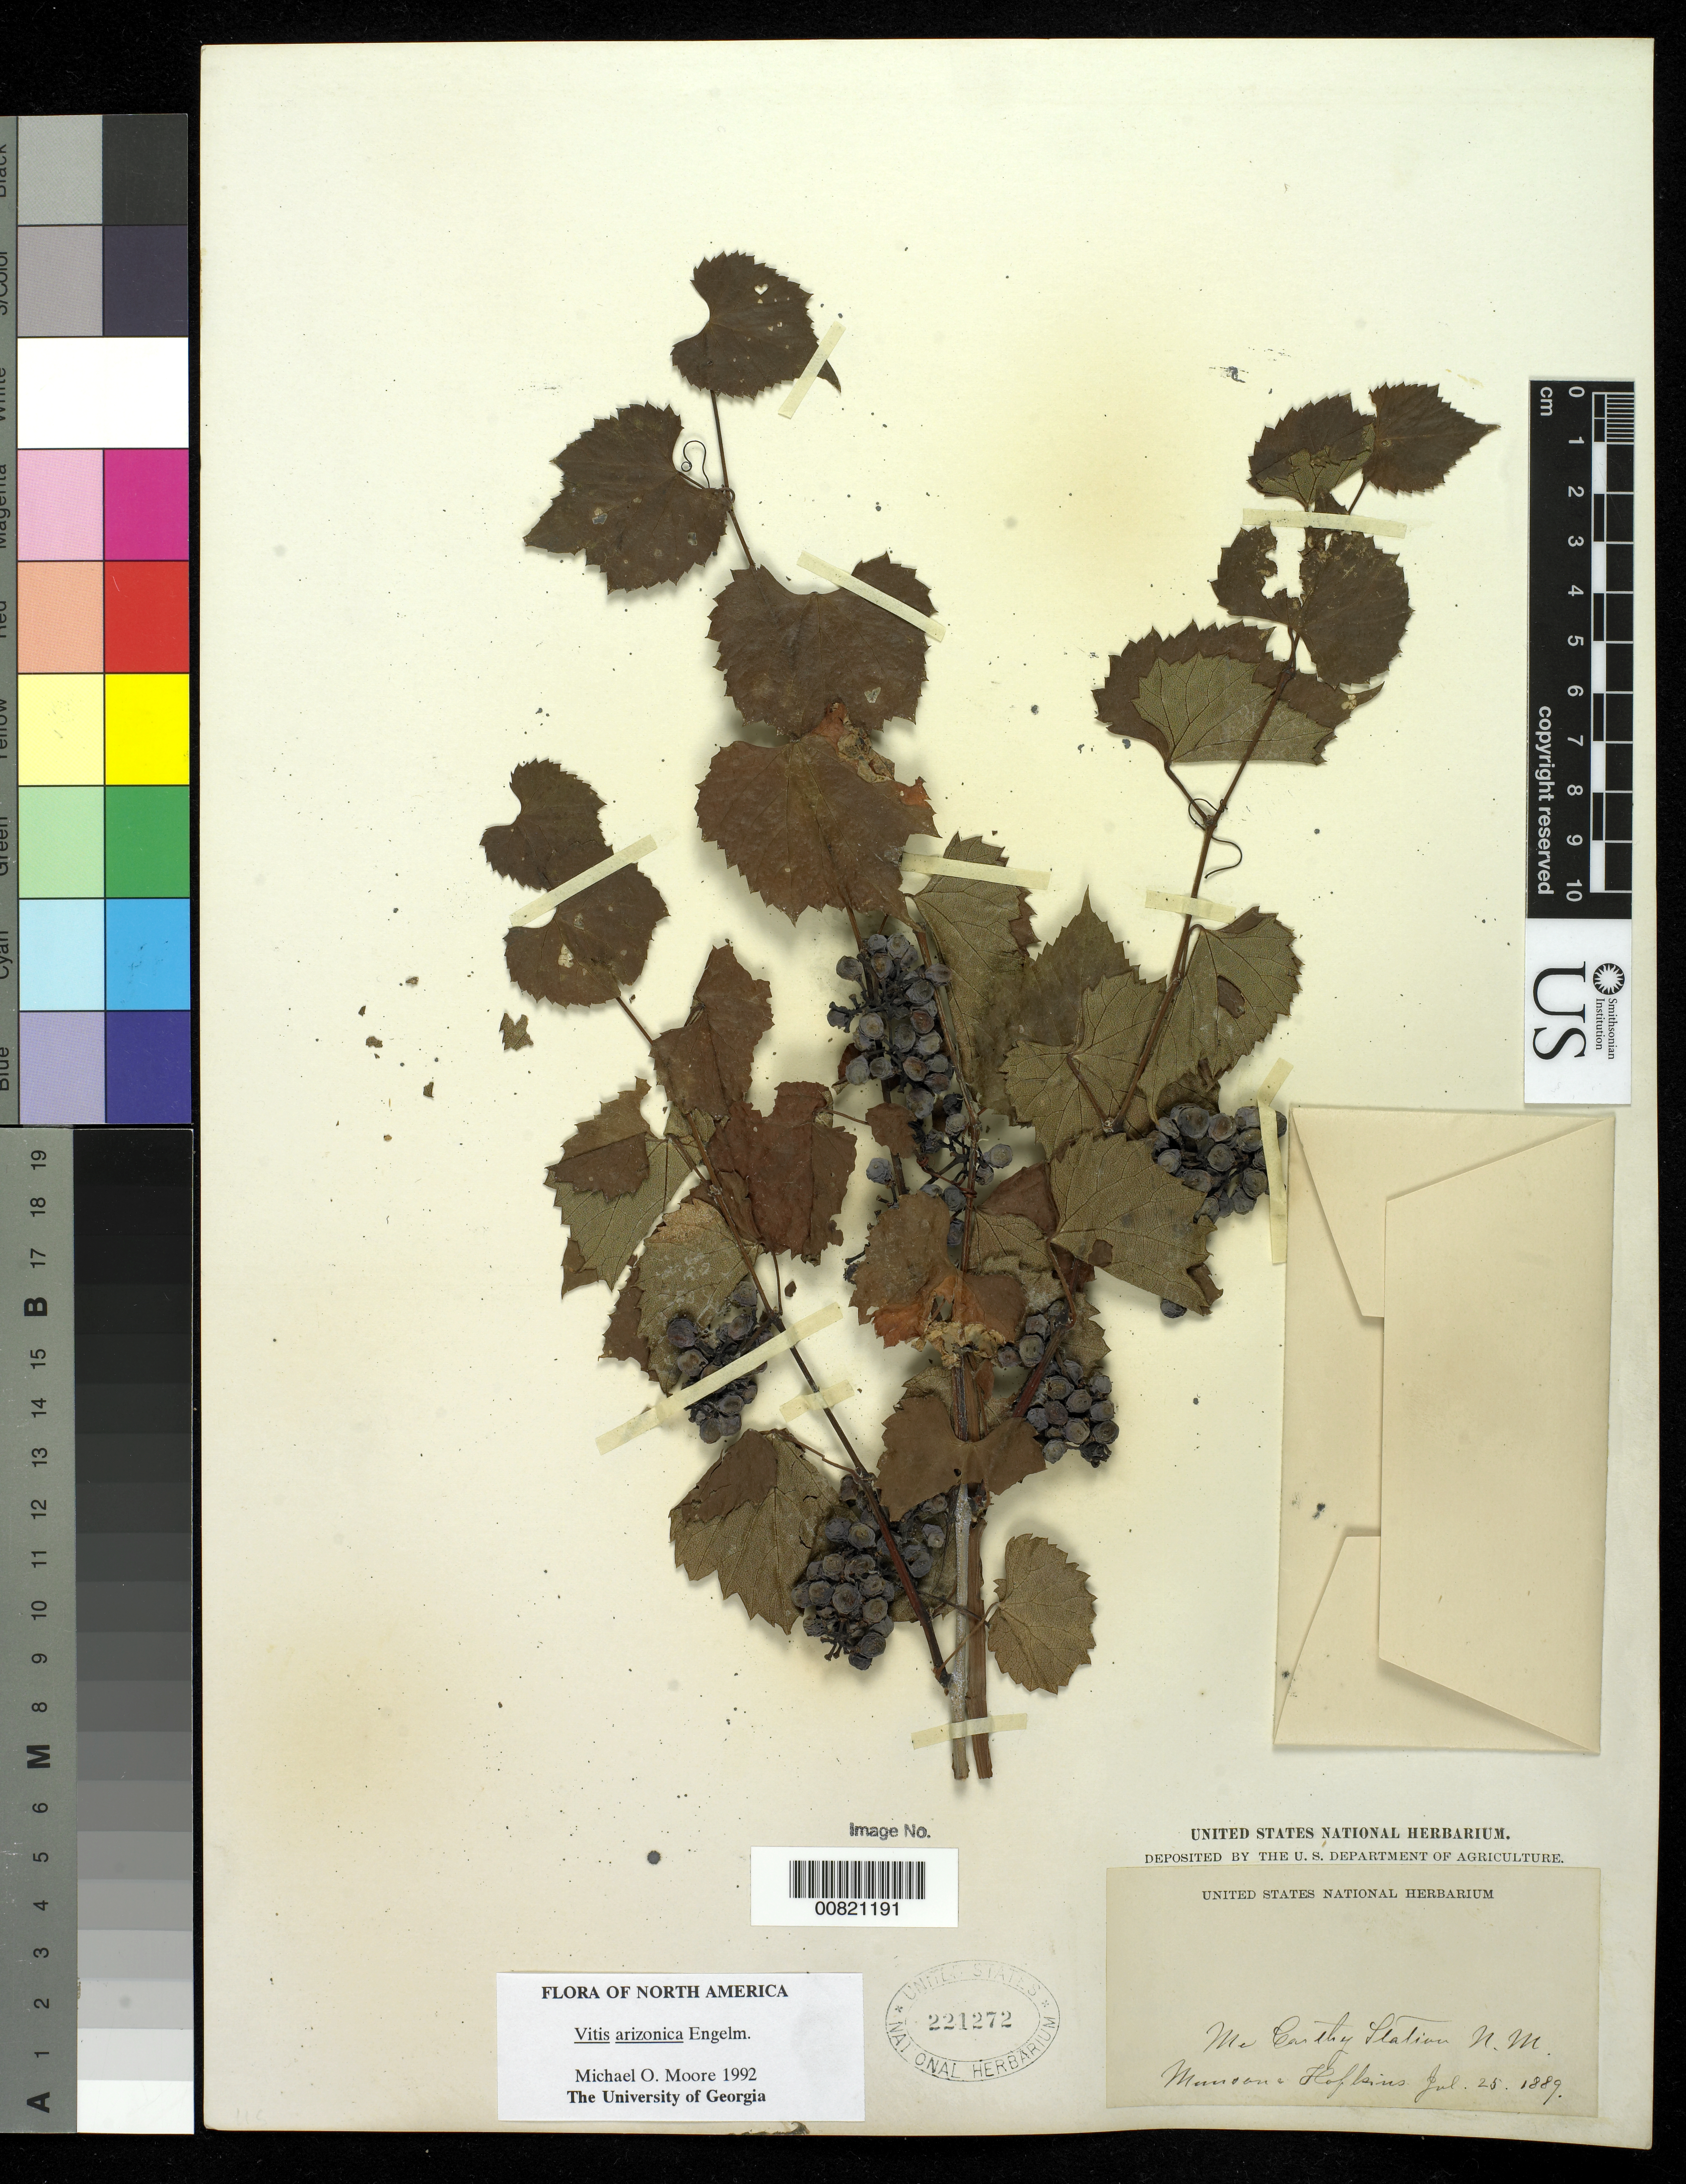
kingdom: Plantae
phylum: Tracheophyta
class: Magnoliopsida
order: Vitales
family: Vitaceae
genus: Vitis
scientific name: Vitis arizonica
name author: Engelm.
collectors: T. V. Munson & -. Hopkins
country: United States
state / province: New Mexico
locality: Mc Carthy Station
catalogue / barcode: US 221272